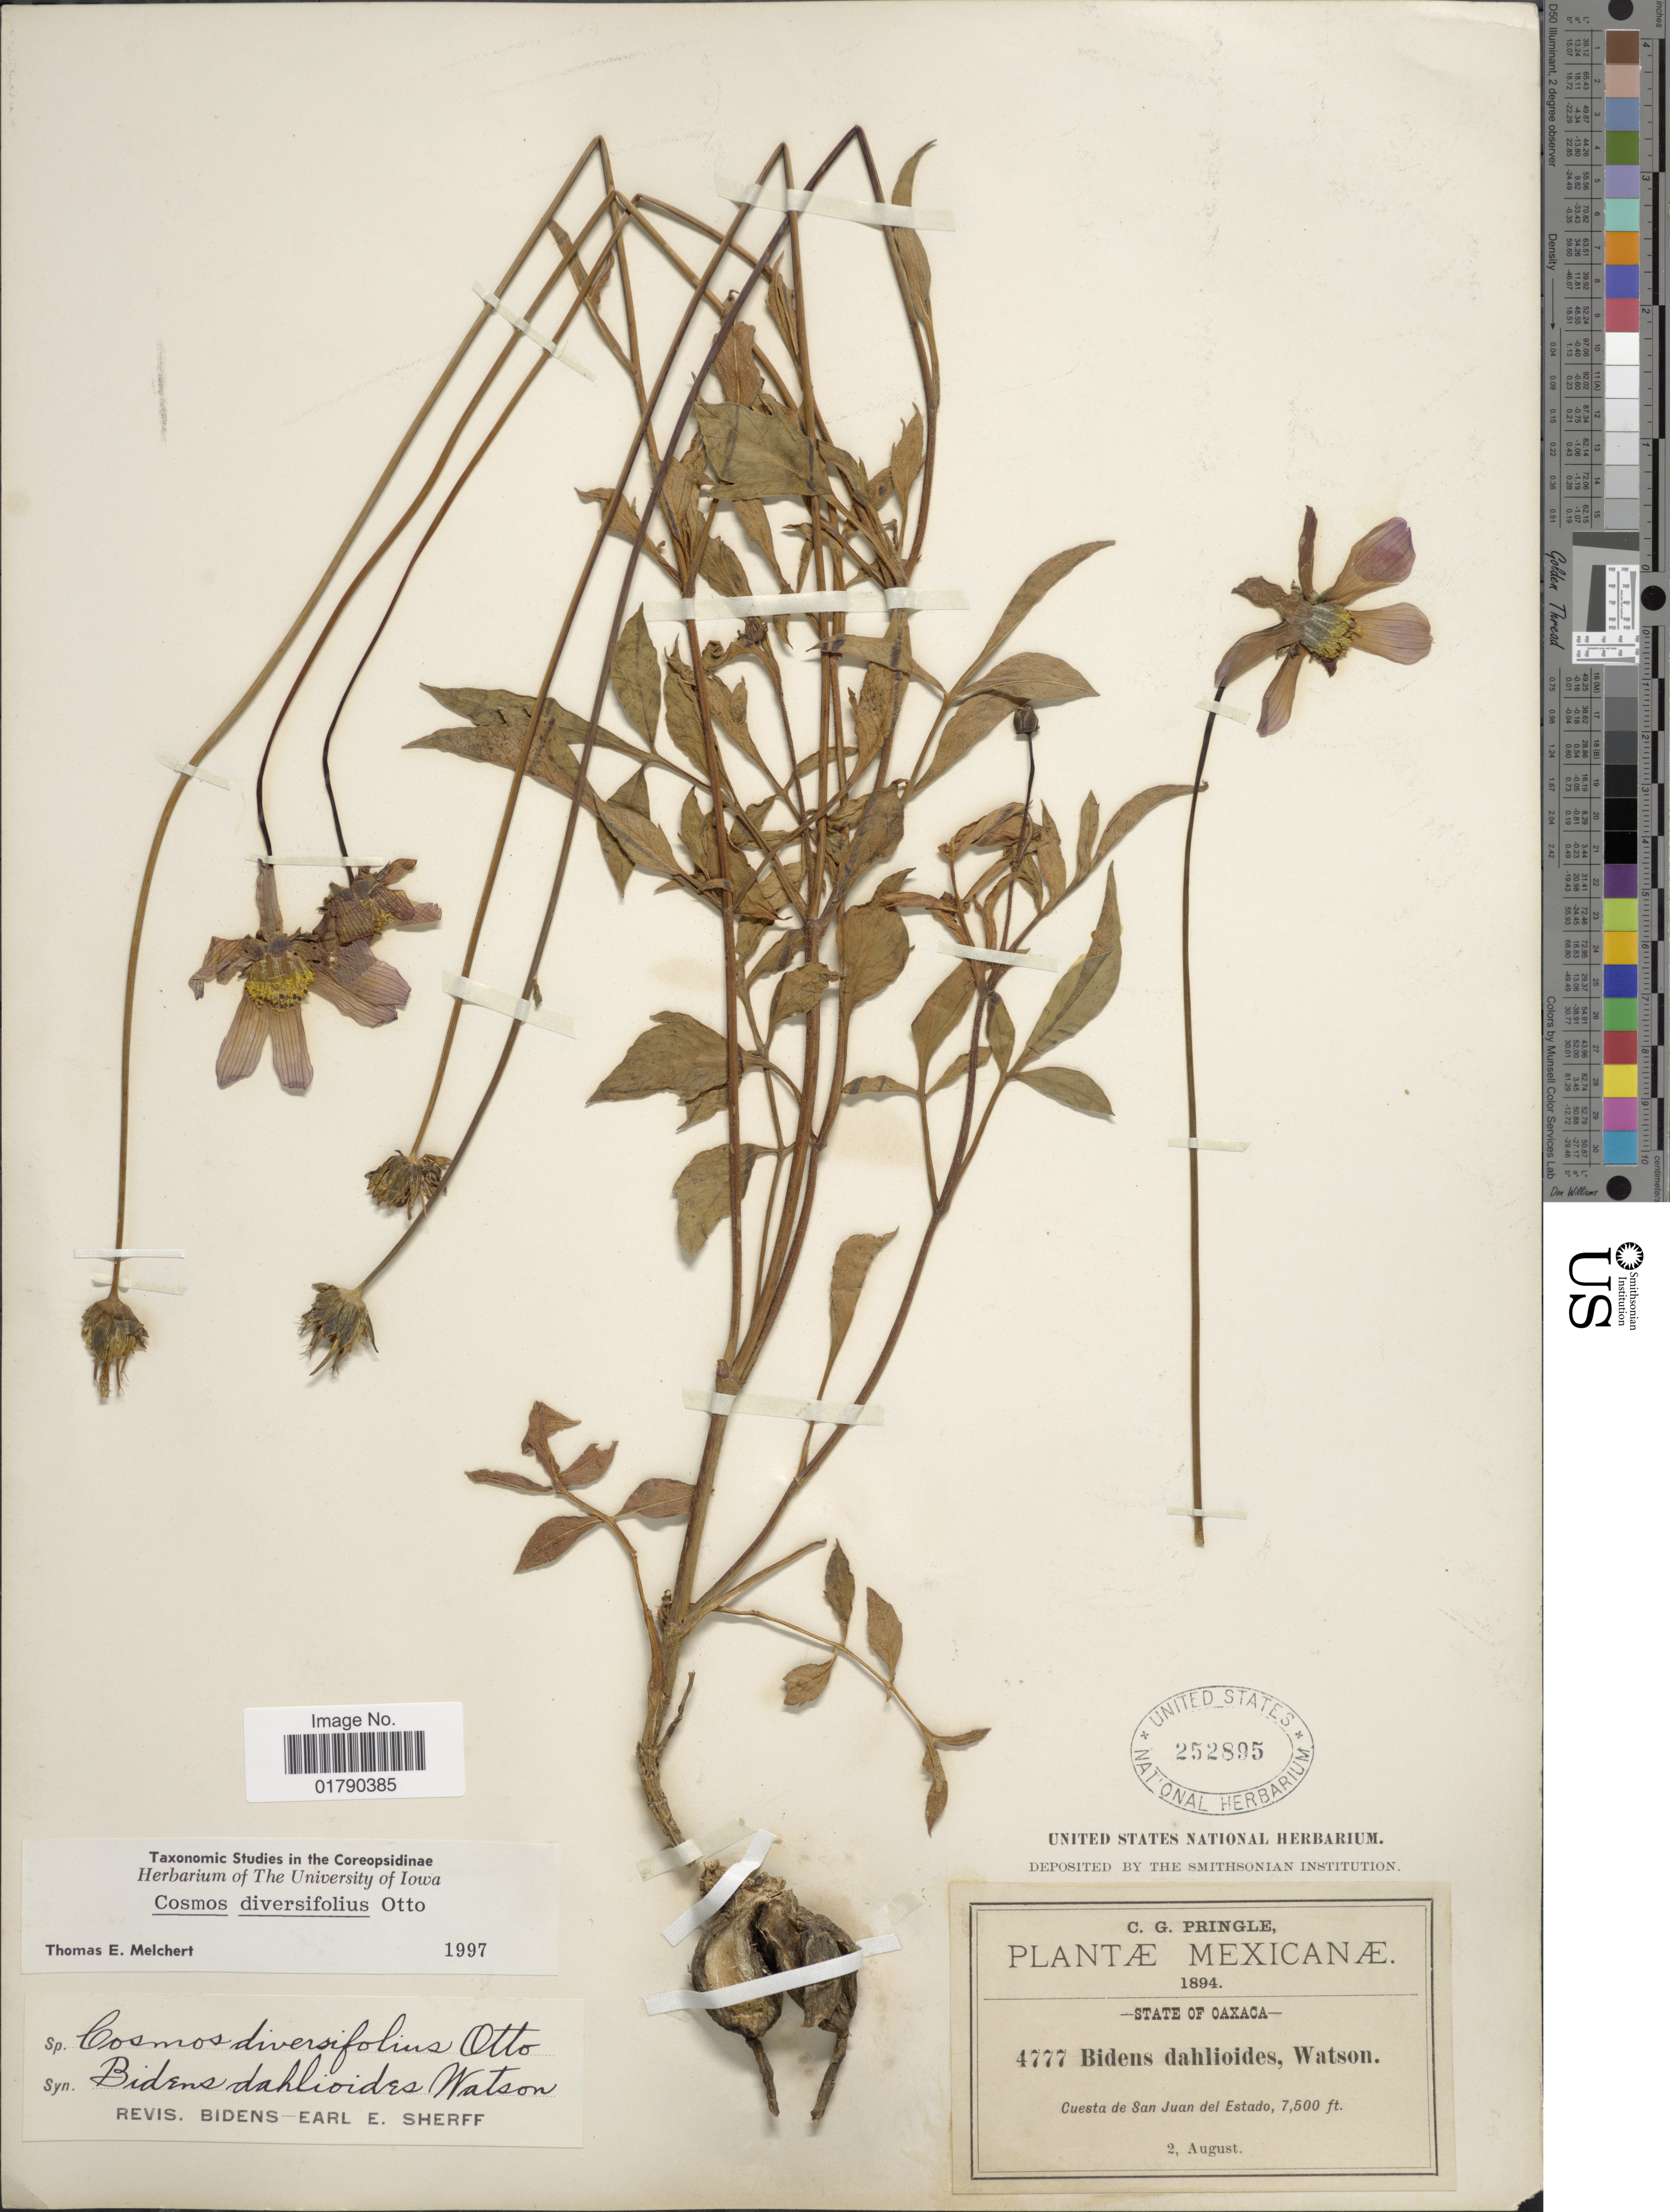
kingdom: Plantae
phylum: Tracheophyta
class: Magnoliopsida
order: Asterales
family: Asteraceae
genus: Cosmos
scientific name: Cosmos diversifolius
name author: Otto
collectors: C. G. Pringle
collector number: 4777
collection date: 1894-08-02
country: Mexico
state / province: Oaxaca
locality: Cuesta de San Juan del Estado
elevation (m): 2286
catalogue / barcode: US 252895